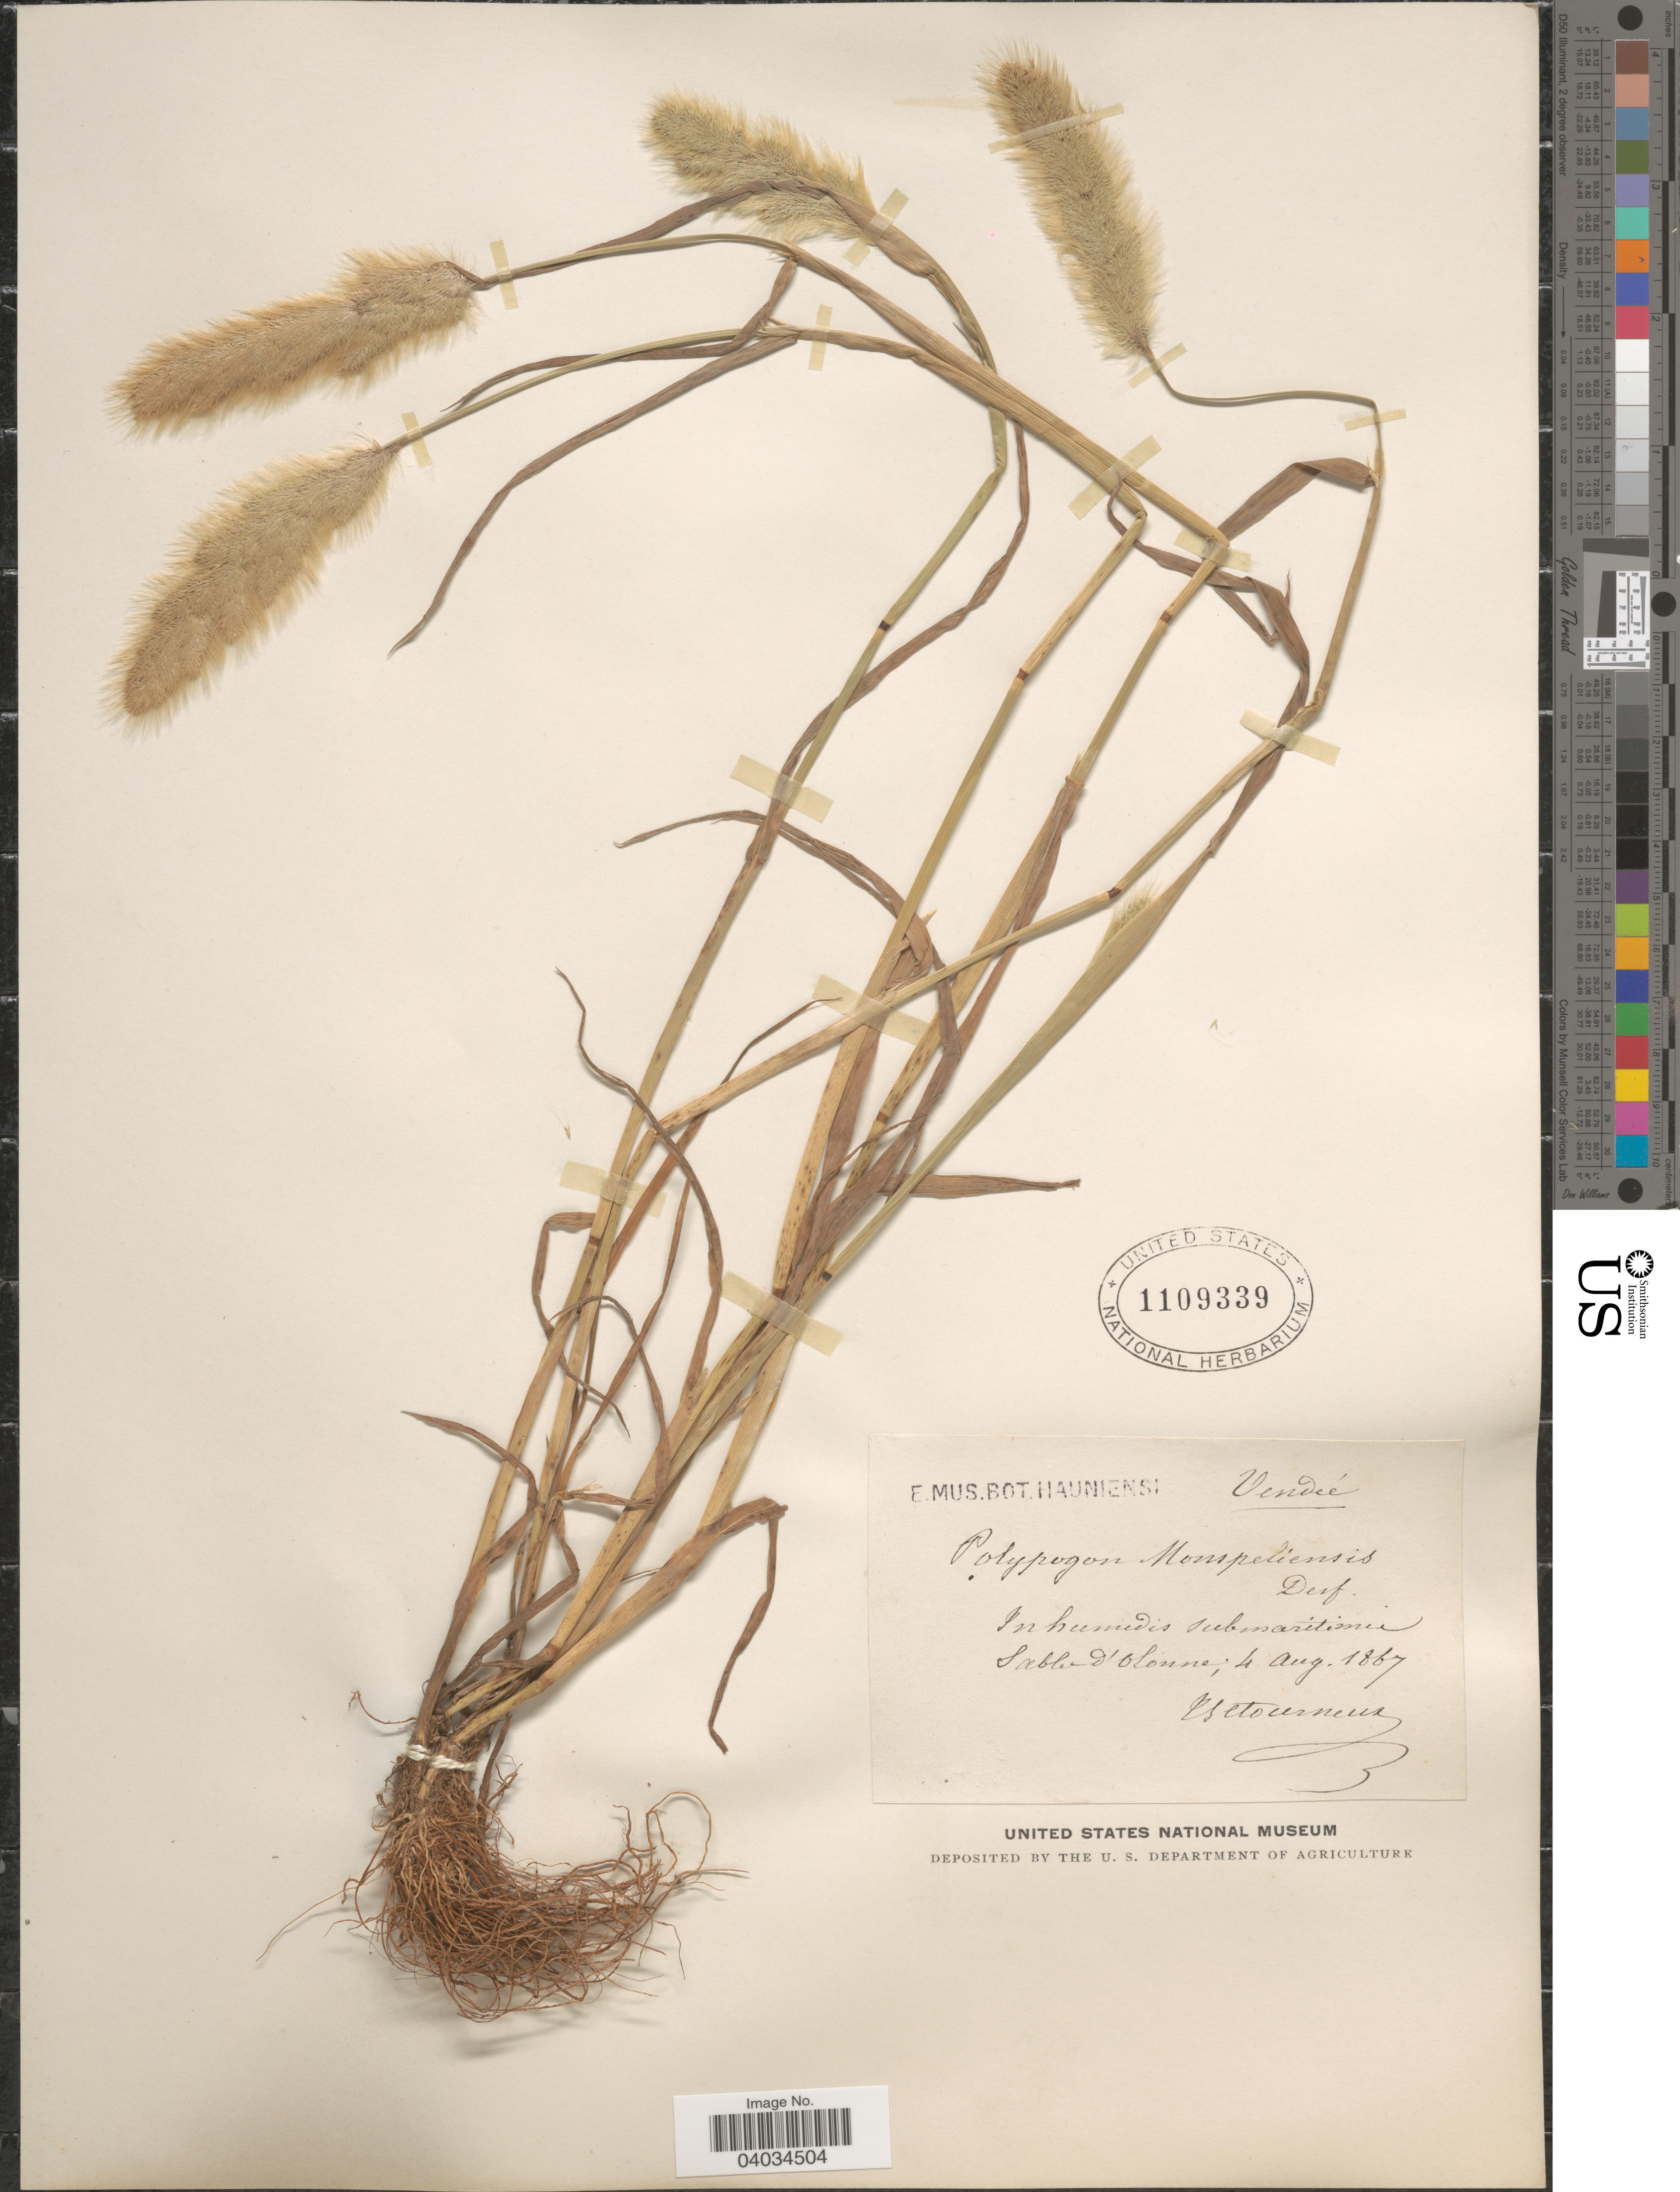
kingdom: Plantae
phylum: Tracheophyta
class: Liliopsida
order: Poales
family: Poaceae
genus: Polypogon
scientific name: Polypogon monspeliensis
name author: (L.) Desf.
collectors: Esttourneux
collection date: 1867-08-04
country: France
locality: In humidis submaritime Sables d'Olonne.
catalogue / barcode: US 1109339